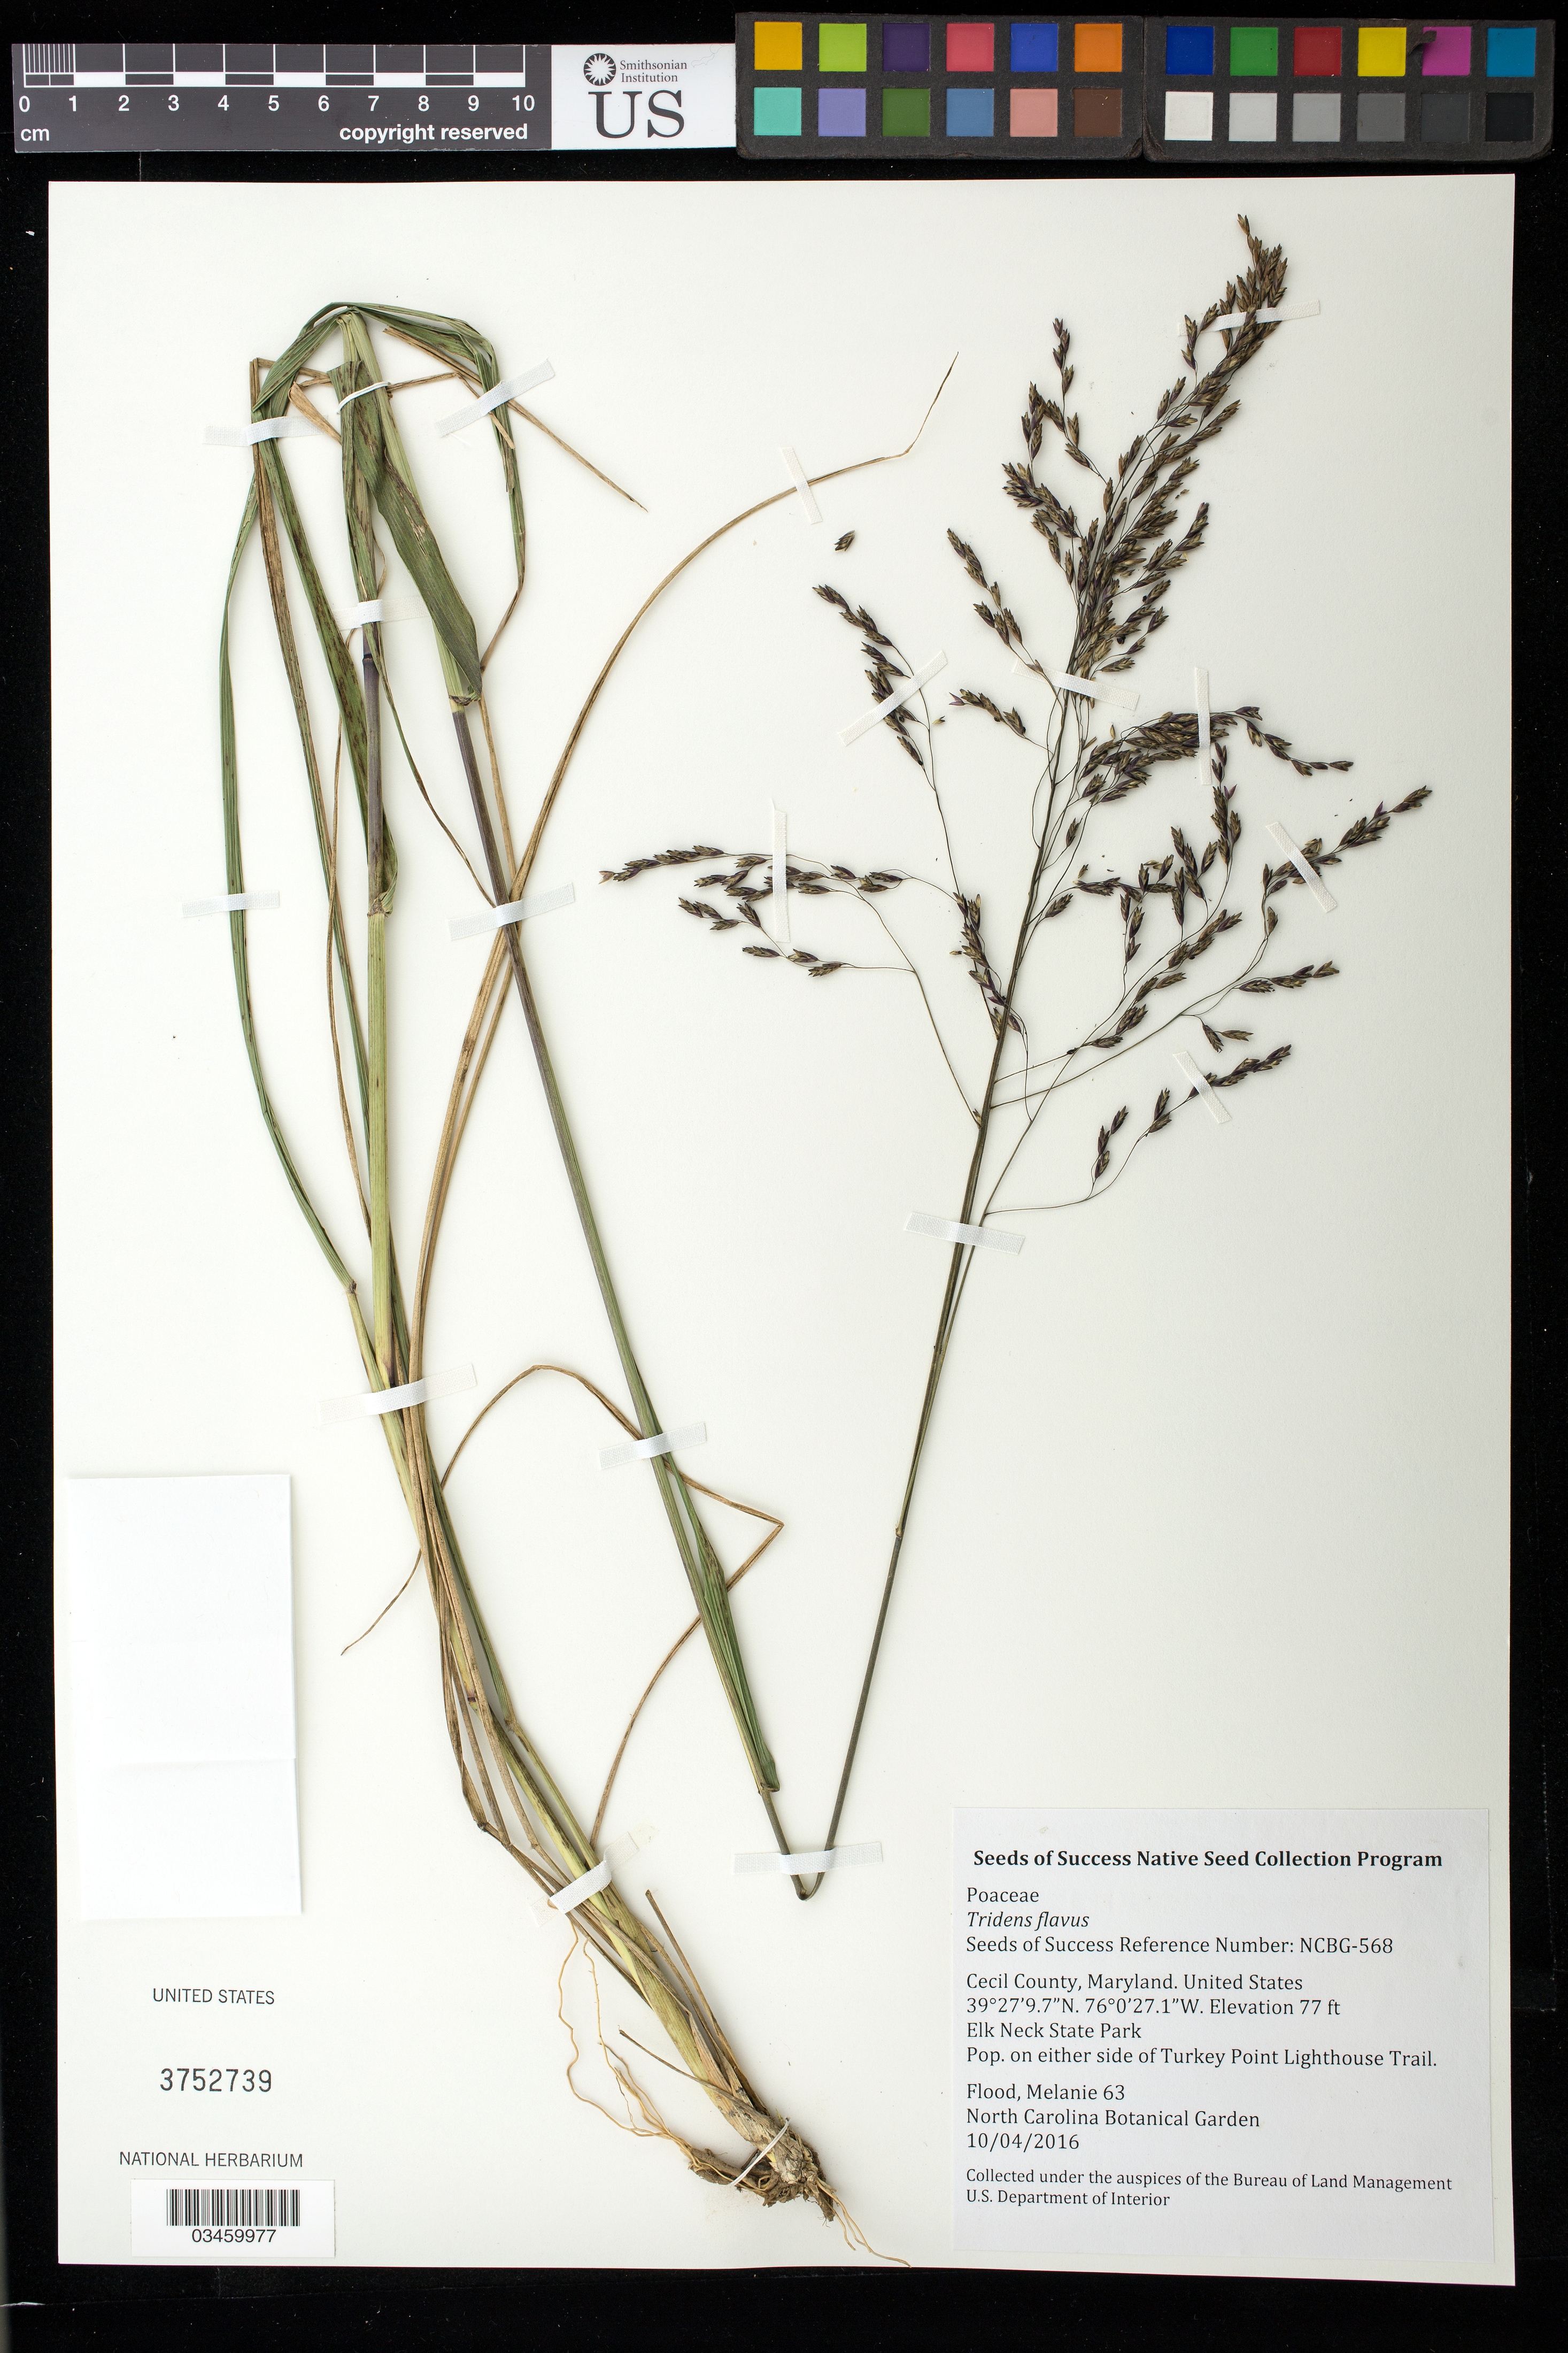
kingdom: Plantae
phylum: Tracheophyta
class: Liliopsida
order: Poales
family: Poaceae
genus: Tridens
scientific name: Tridens flavus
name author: (L.) Hitchc.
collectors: M. Flood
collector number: NCBG-568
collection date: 2016-10-04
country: United States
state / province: Maryland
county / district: Cecil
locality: Elk Neck State Park, Turkey Point Lighthouse Trail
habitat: Grassland/Open Fields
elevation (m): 23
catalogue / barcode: US 3752739